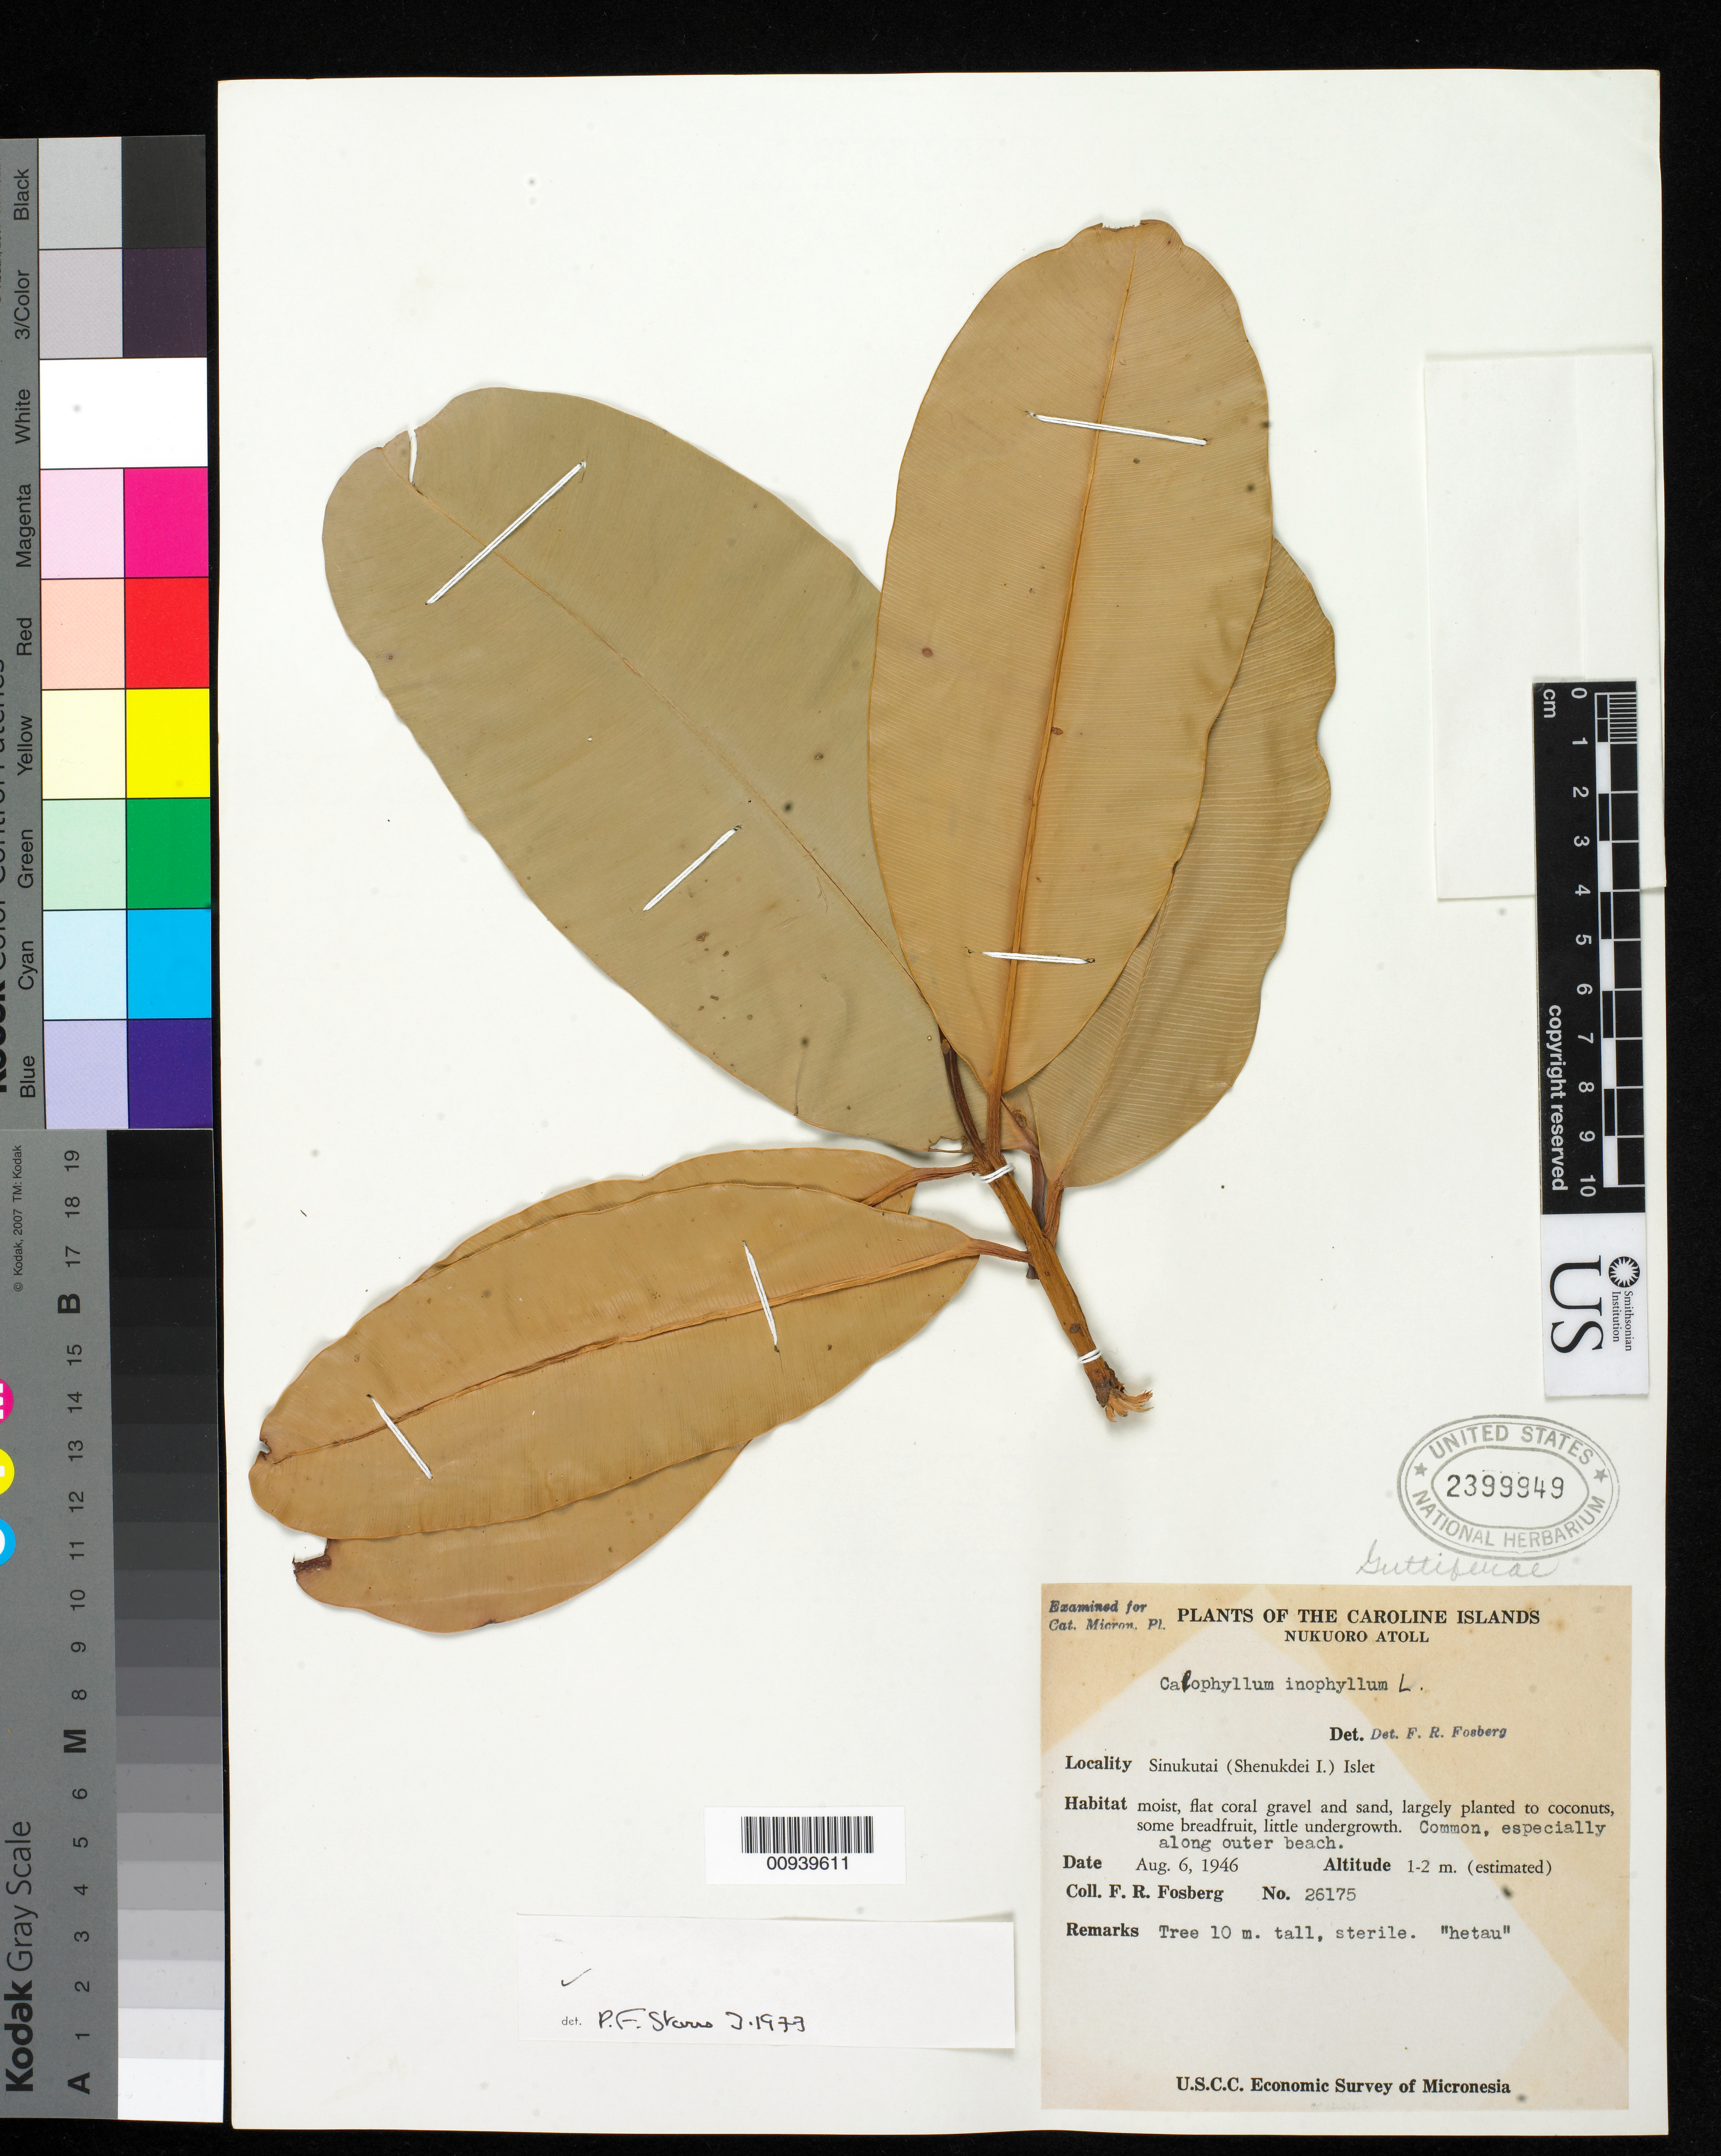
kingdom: Plantae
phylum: Tracheophyta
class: Magnoliopsida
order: Malpighiales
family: Calophyllaceae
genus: Calophyllum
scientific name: Calophyllum inophyllum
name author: L.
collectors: F. R. Fosberg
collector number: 26175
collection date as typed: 03 Jun 1946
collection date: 1946-06-03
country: Micronesia, Federated States of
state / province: Truk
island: Nomwin Atoll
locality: Pis Islet, on north side of Truk Barrier reef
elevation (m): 1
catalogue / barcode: US 2399949